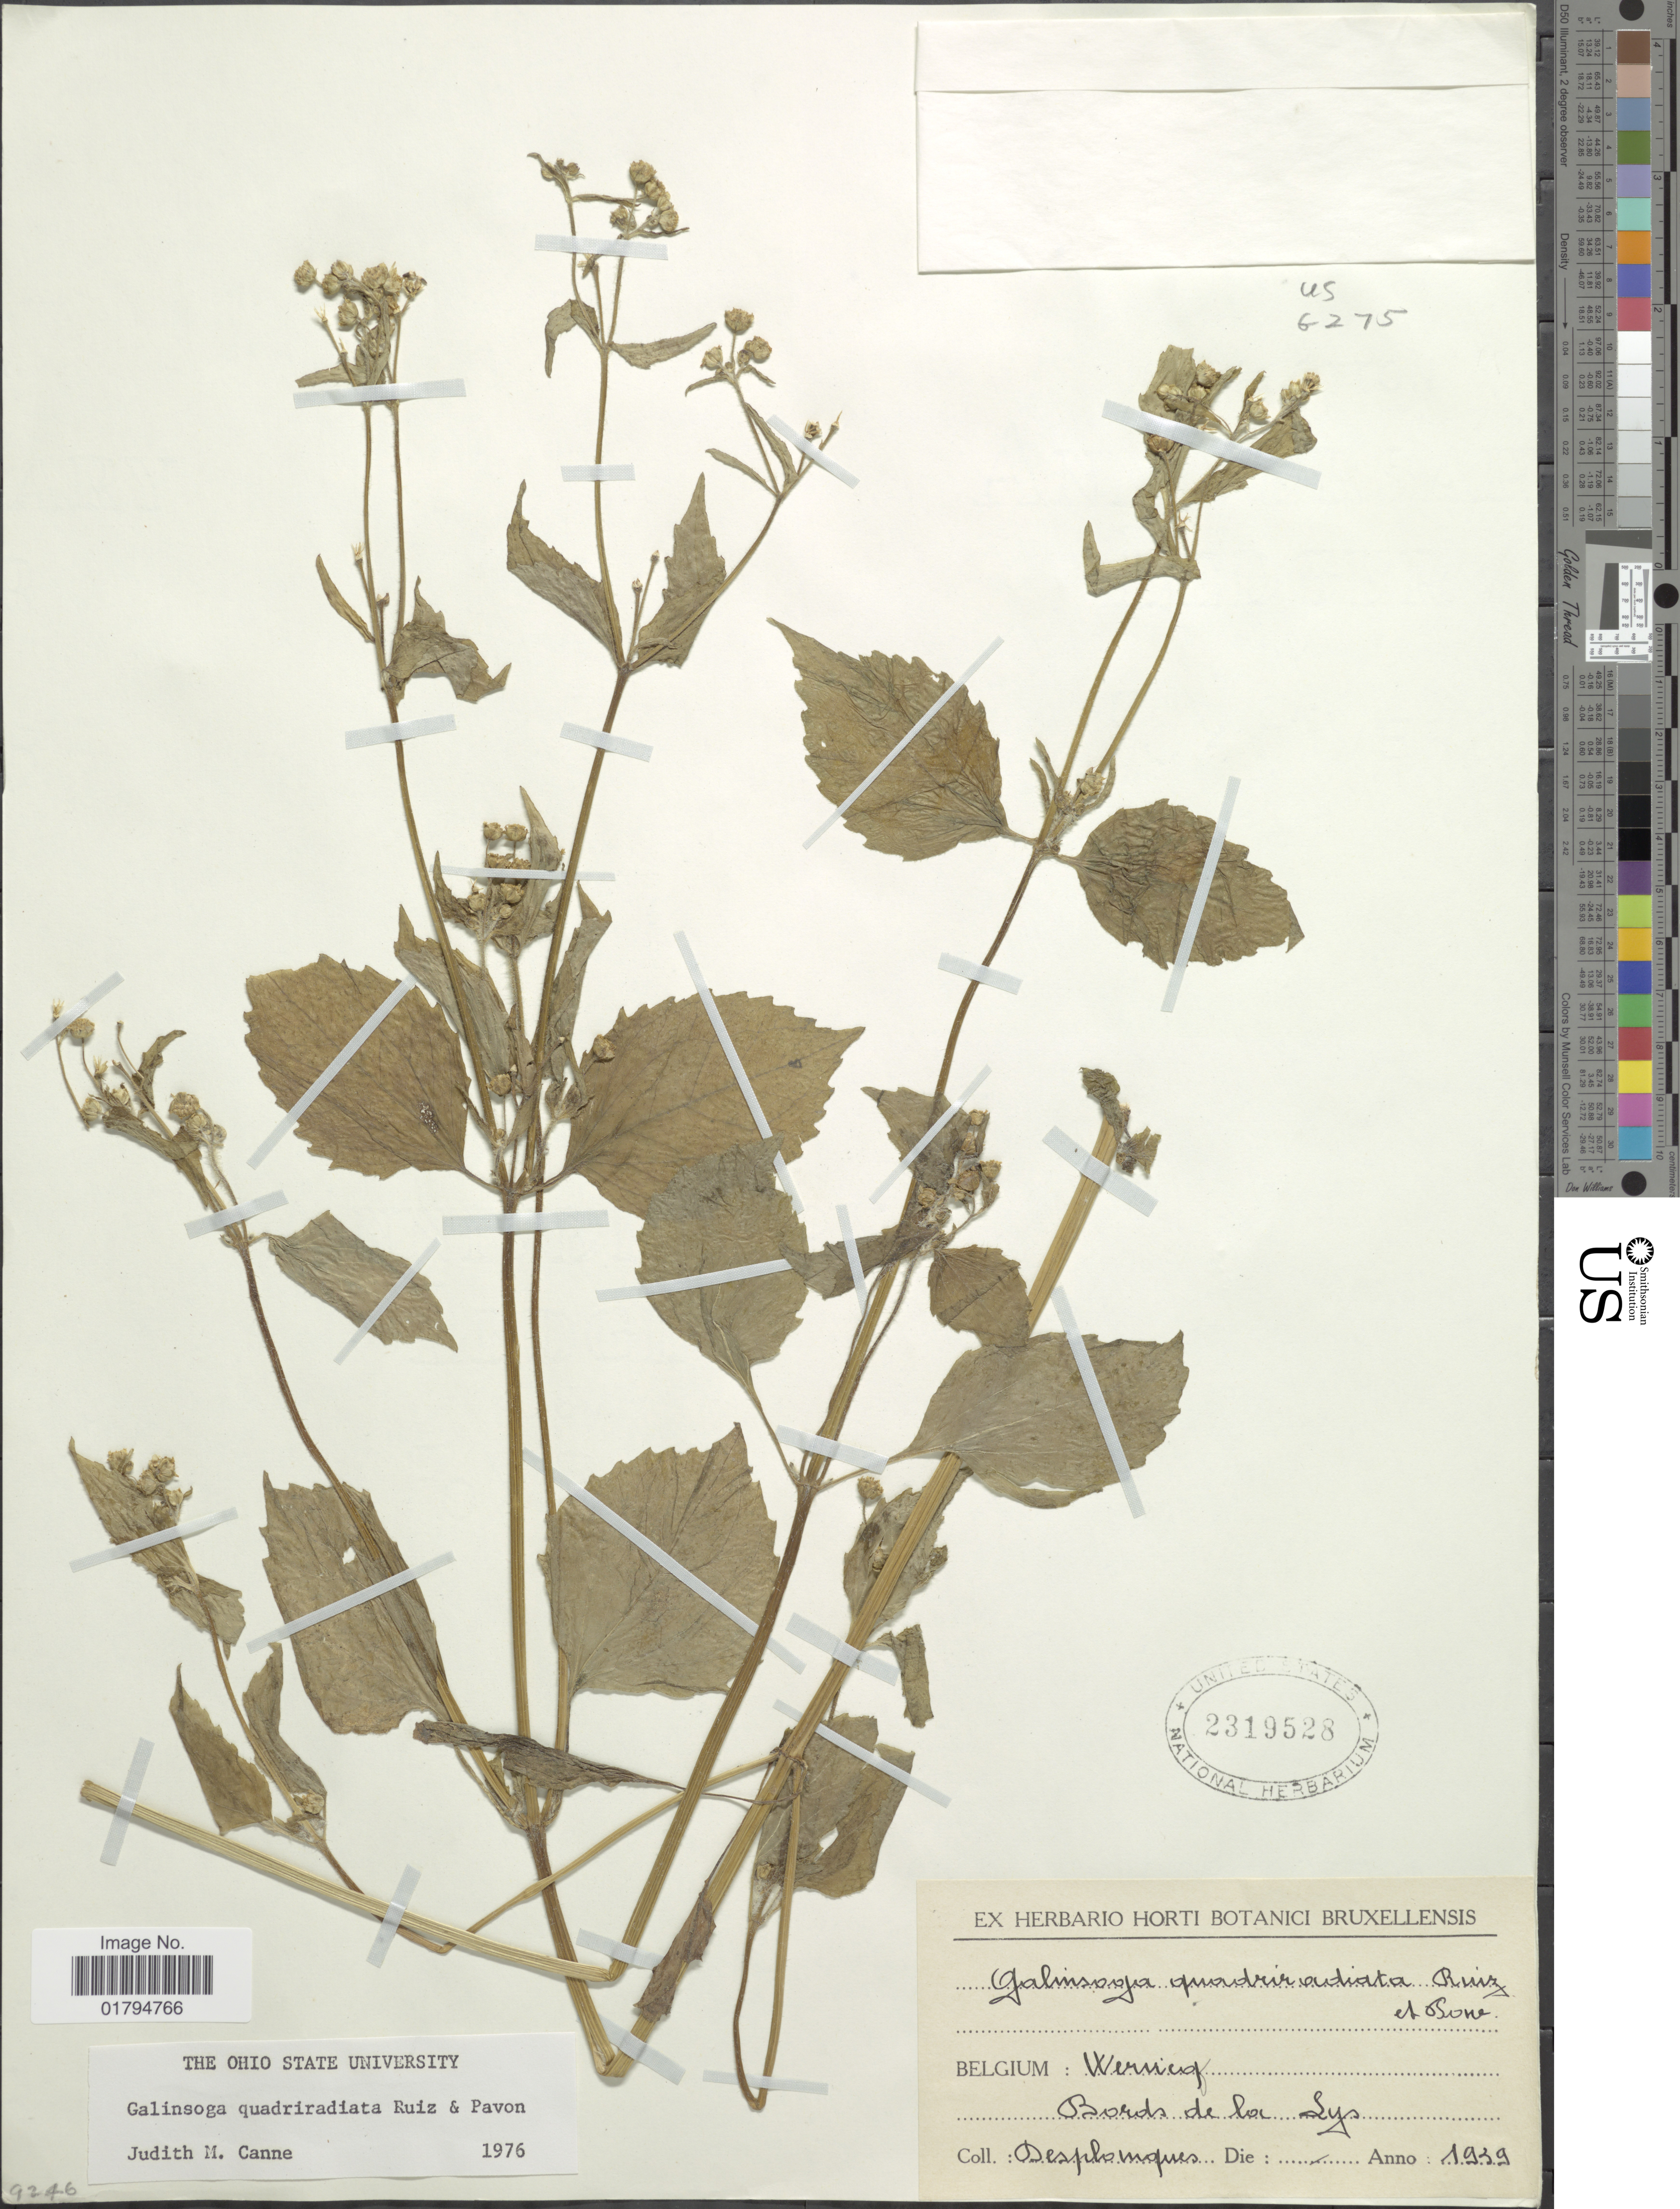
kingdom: Plantae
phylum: Tracheophyta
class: Magnoliopsida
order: Asterales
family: Asteraceae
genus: Galinsoga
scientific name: Galinsoga quadriradiata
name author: Ruiz & Pav.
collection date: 1939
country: Belgium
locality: Wernick, Bords de la Lys [interpreted]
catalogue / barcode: US 2319528